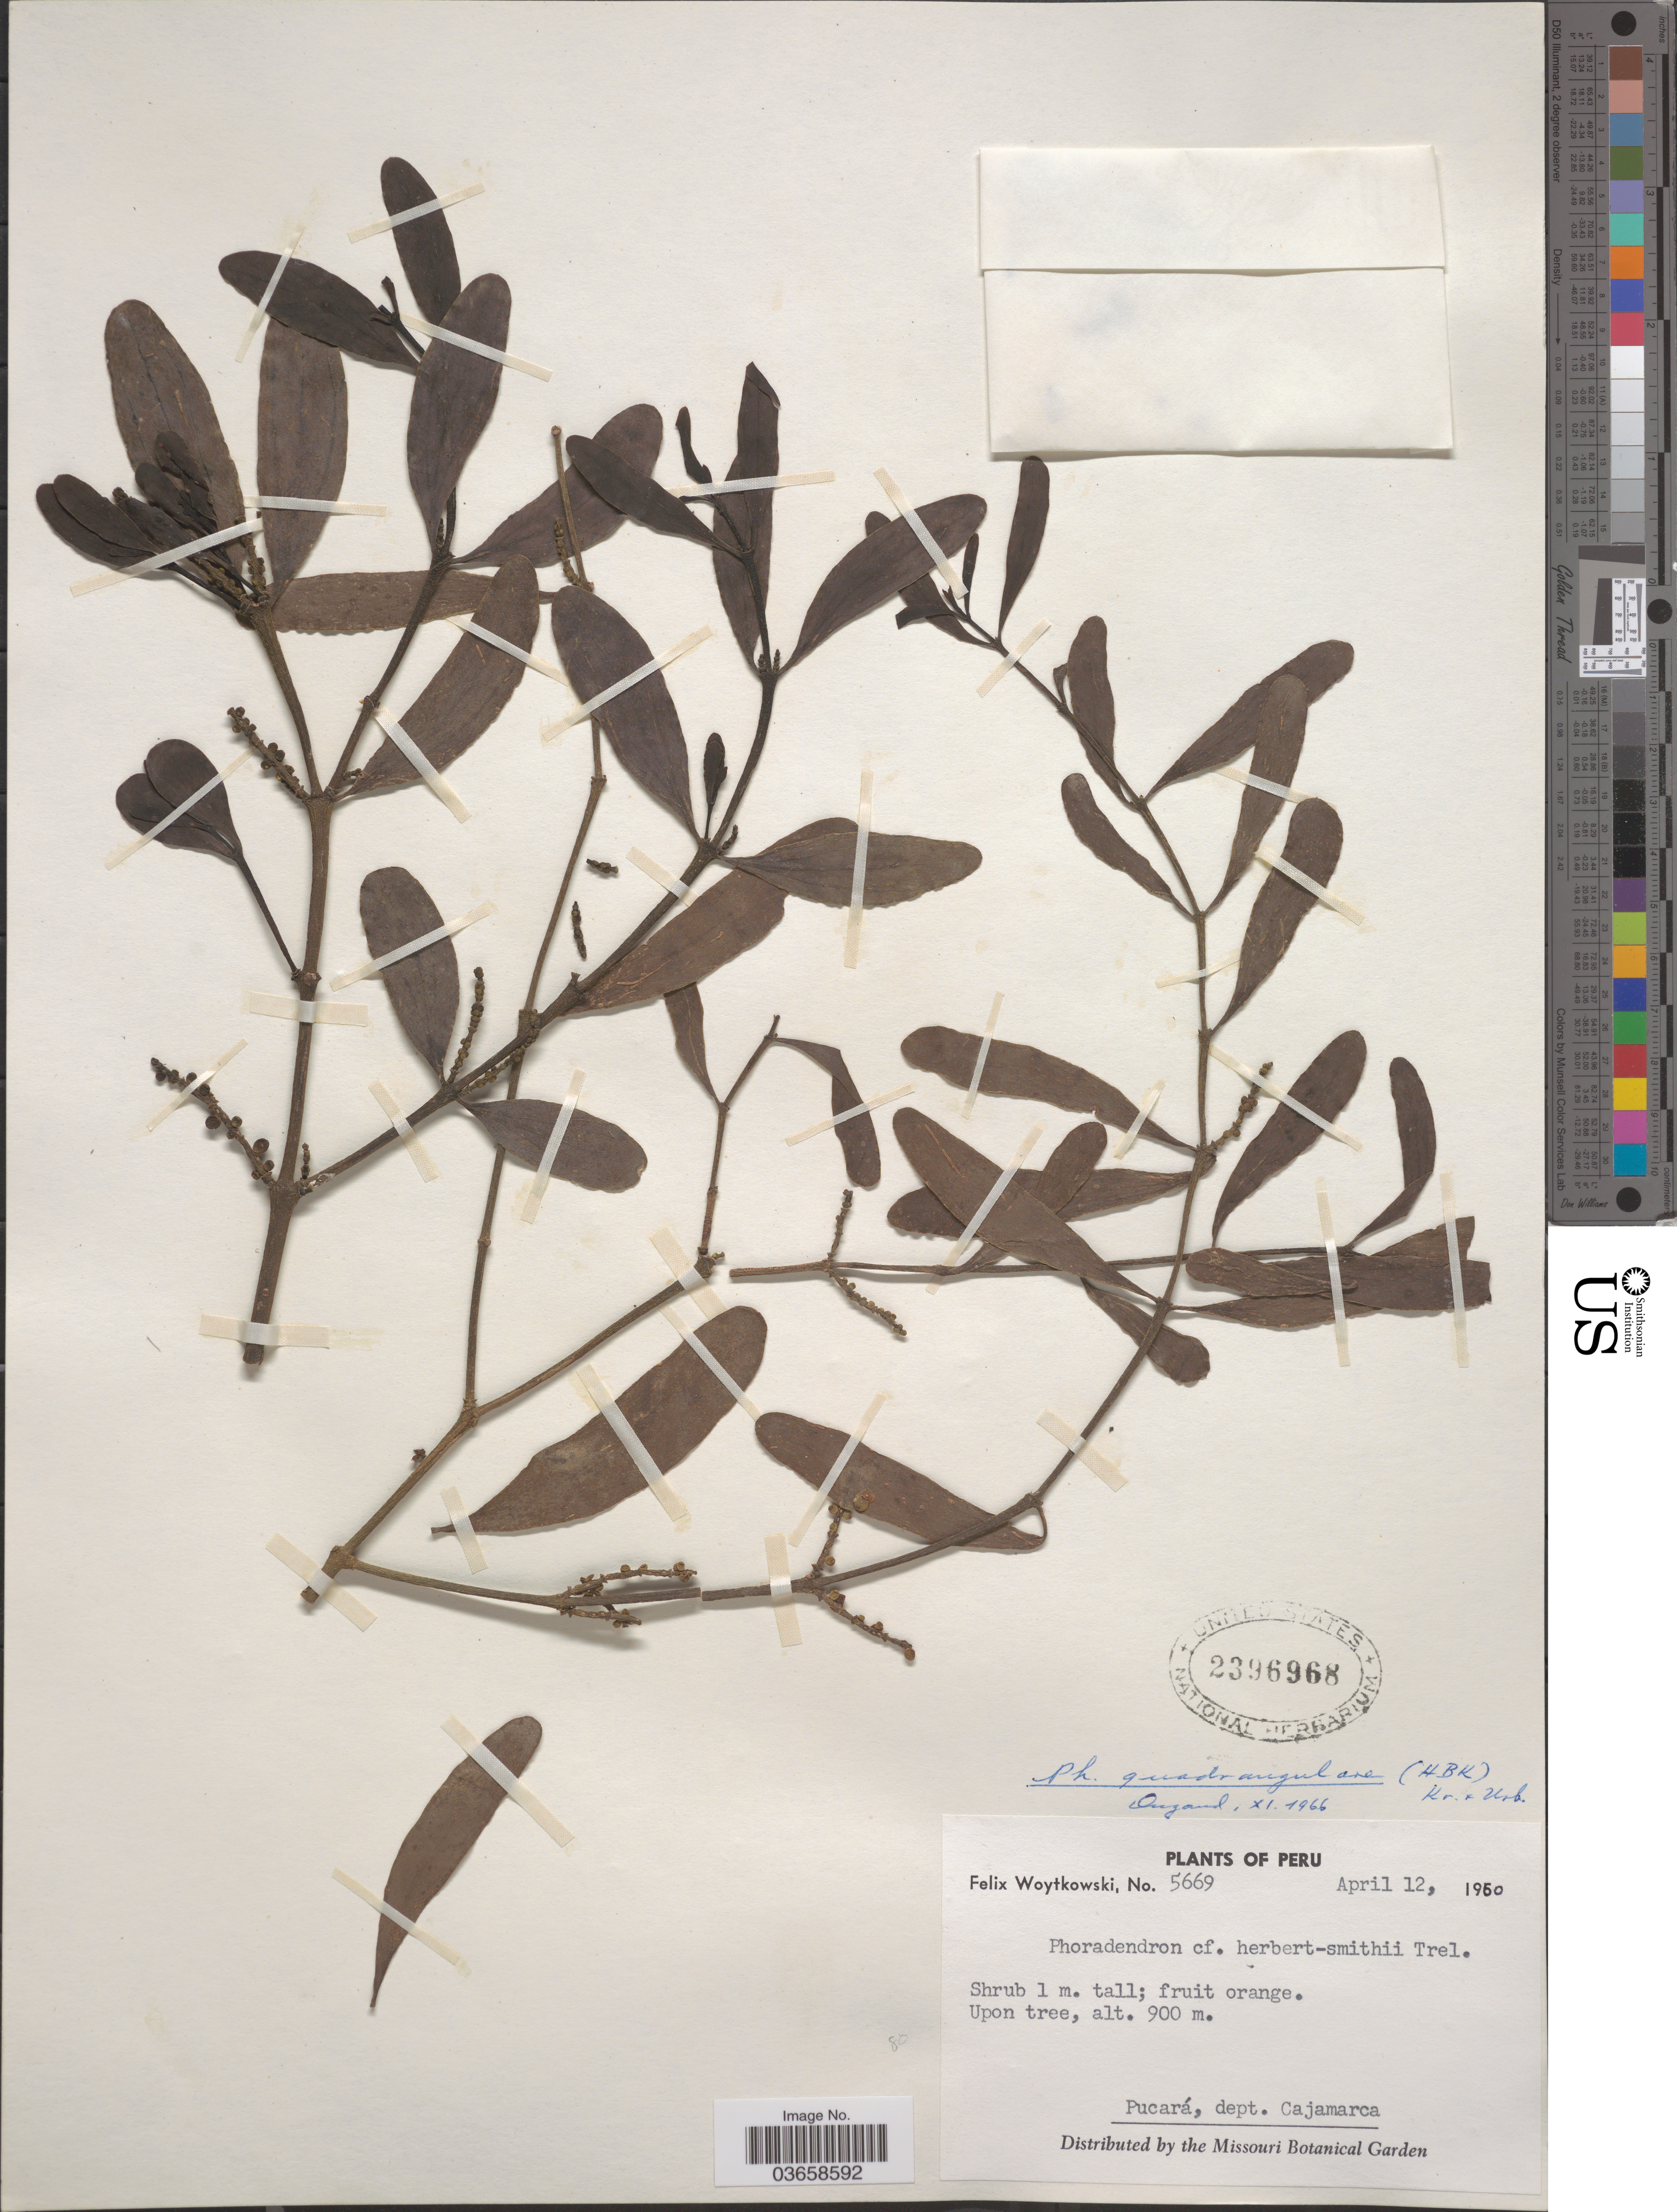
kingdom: Plantae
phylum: Tracheophyta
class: Magnoliopsida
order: Santalales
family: Viscaceae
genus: Phoradendron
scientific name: Phoradendron quadrangulare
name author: (Kunth) Griseb.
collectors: F. Woytkowski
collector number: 5669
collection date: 1960-04-12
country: Peru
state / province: Cajamarca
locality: Pucará, dept. Cajamarca.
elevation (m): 900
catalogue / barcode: US 2396968